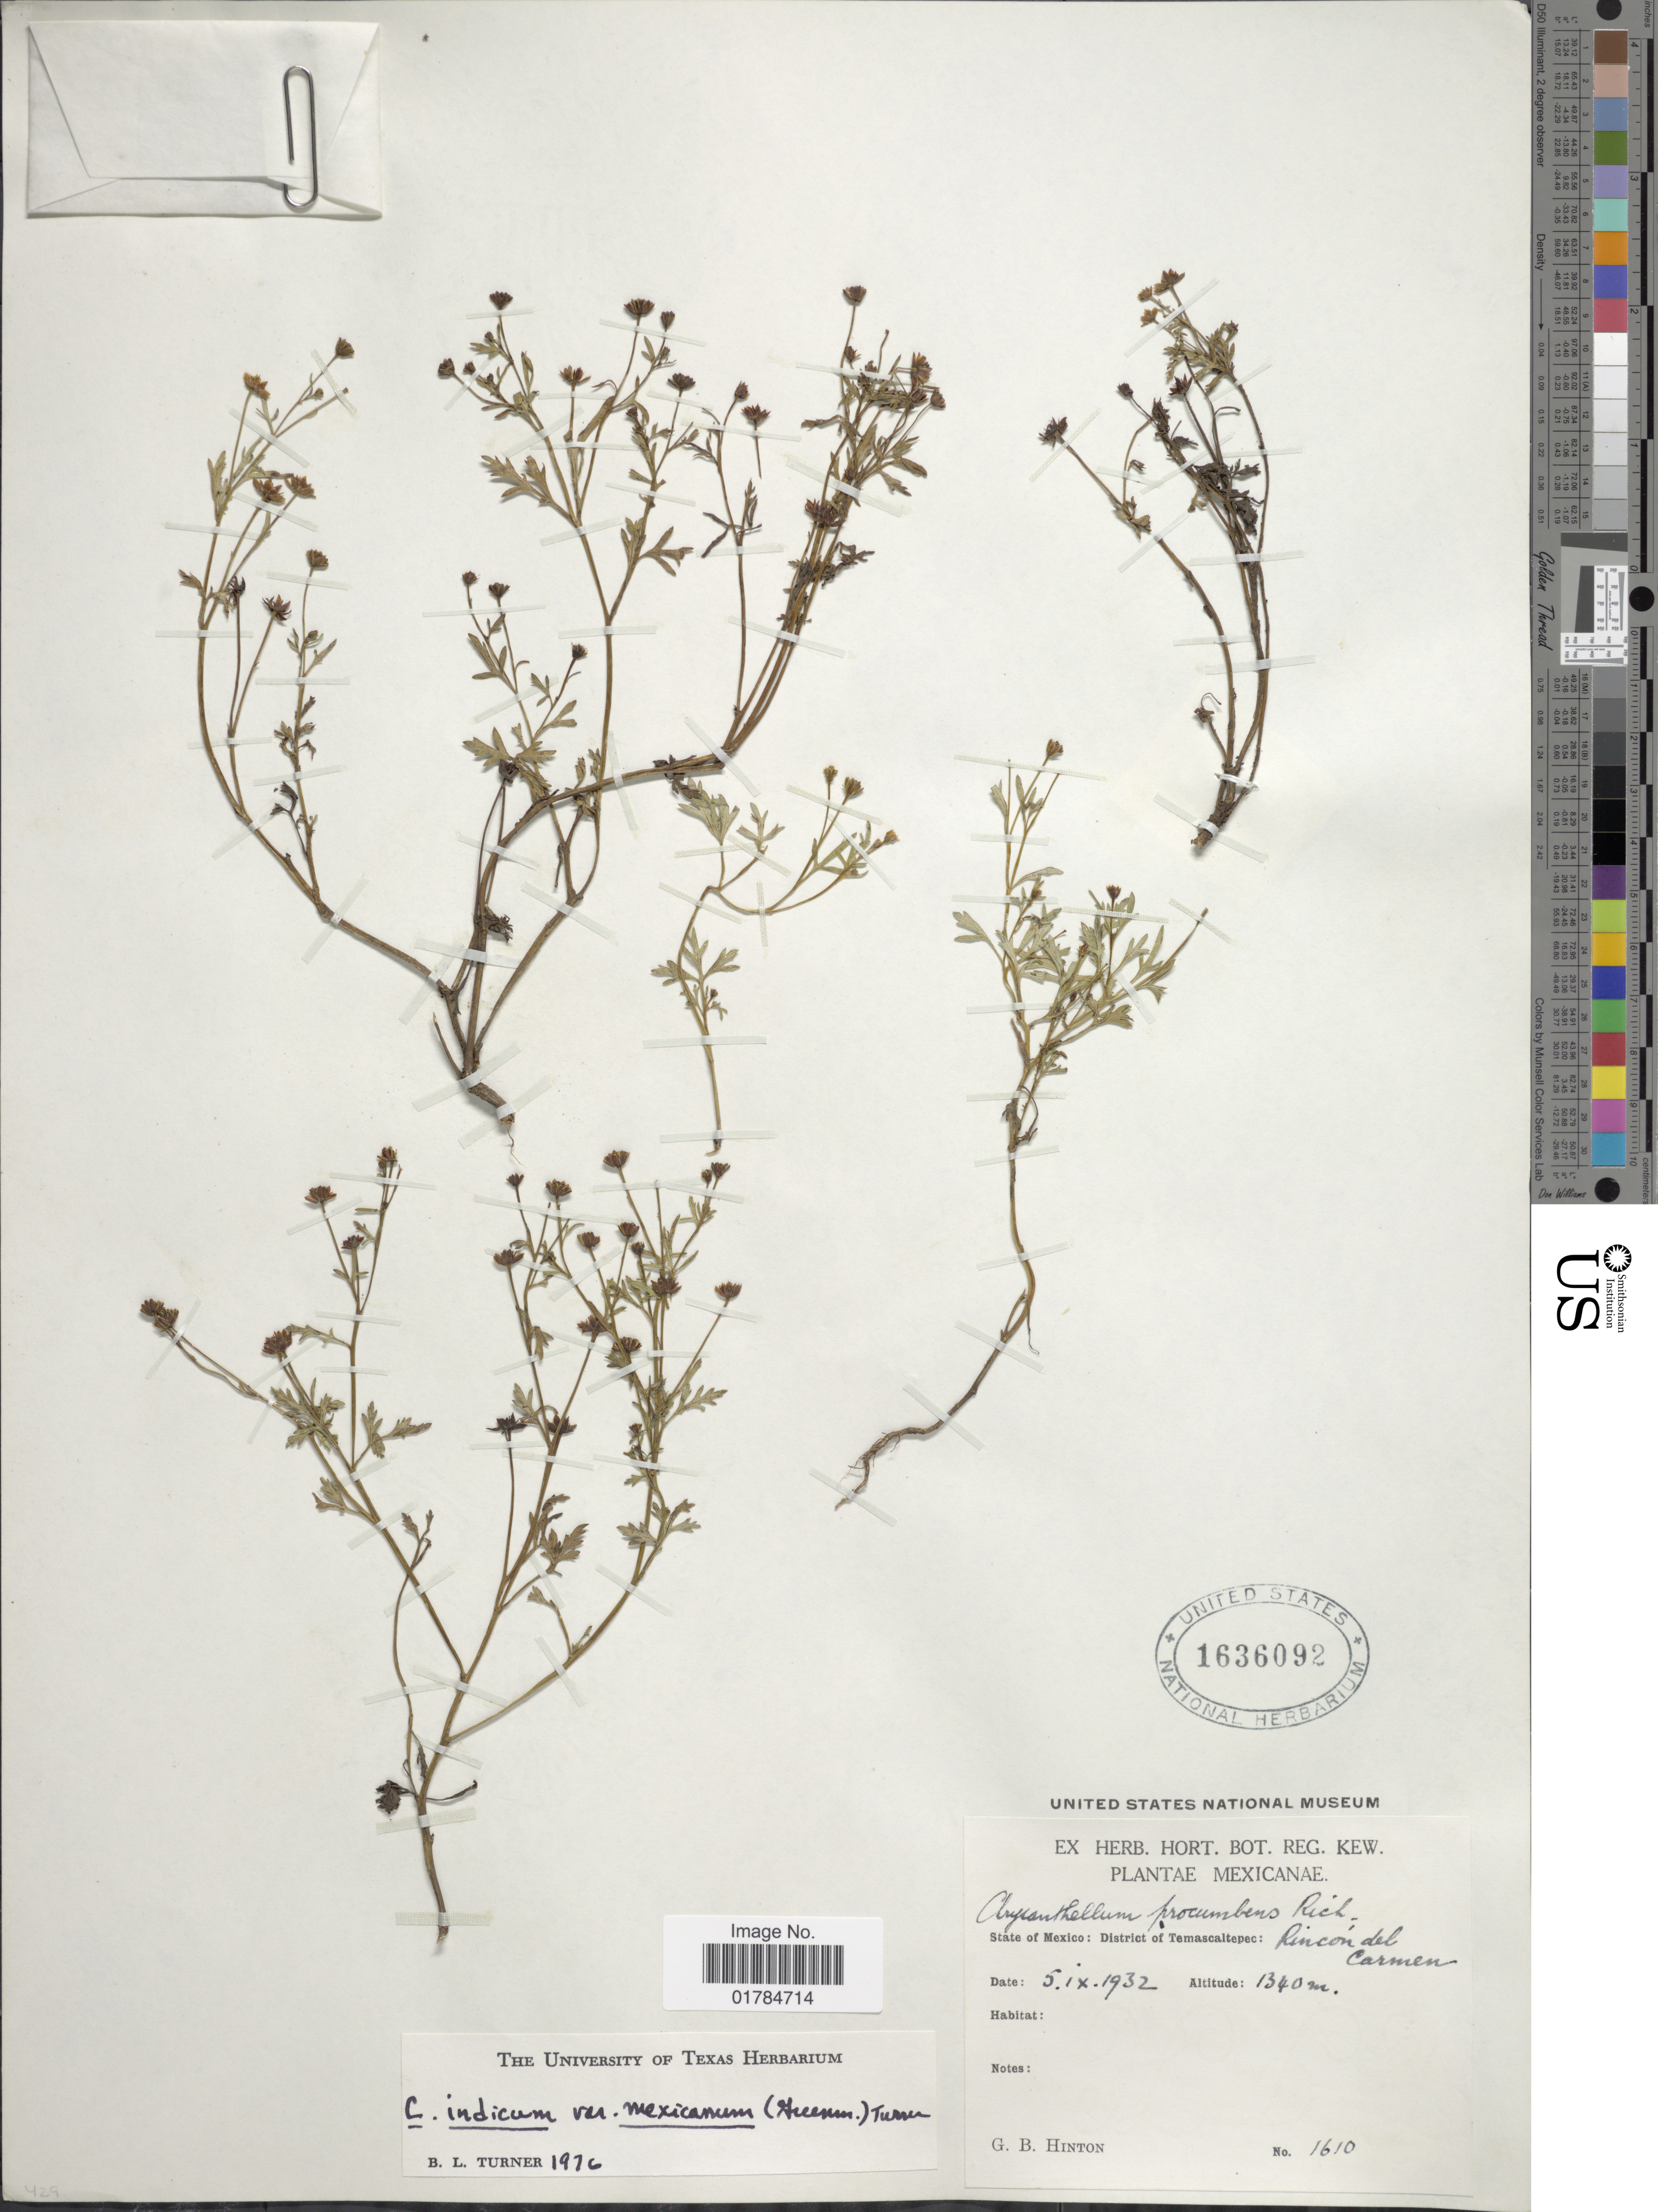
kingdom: Plantae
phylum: Tracheophyta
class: Magnoliopsida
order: Asterales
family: Asteraceae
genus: Chrysanthellum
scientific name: Chrysanthellum indicum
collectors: G. B. Hinton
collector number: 1610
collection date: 1932-09-05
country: Mexico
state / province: México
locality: District of Temascaltepec: Rincon del Carmen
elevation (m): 1340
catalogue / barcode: US 1636092